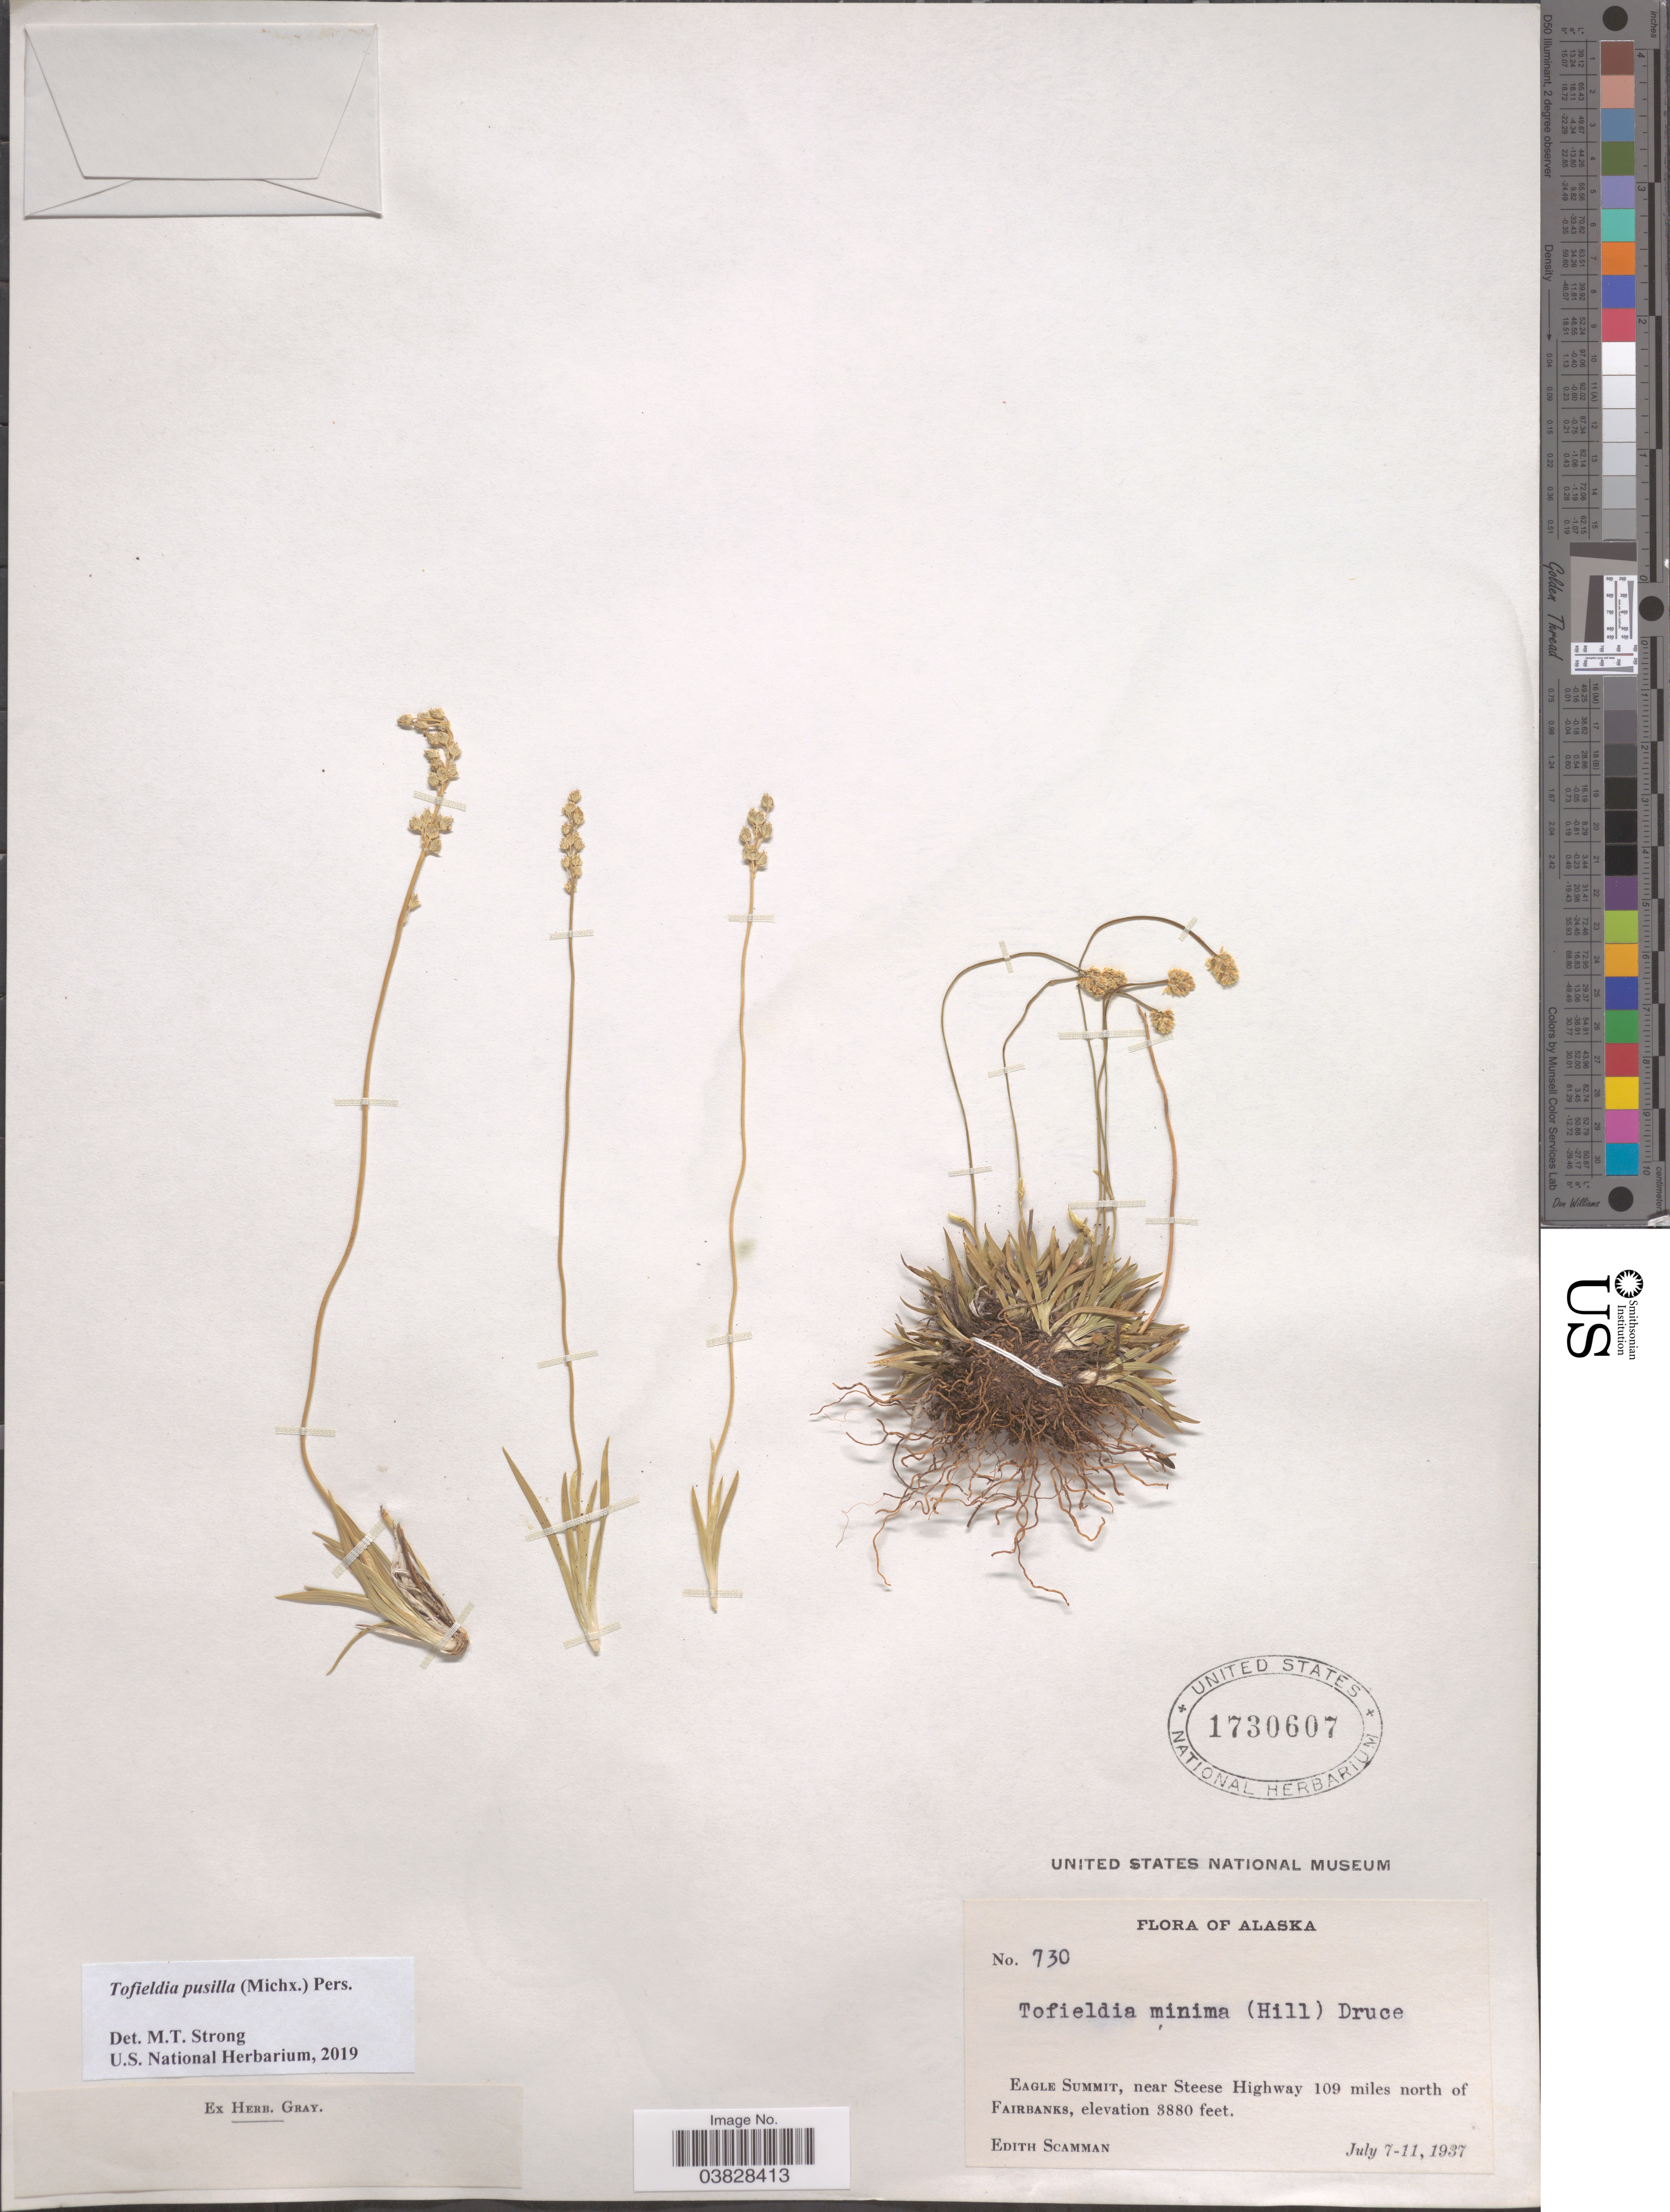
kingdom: Plantae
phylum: Tracheophyta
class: Liliopsida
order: Alismatales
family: Tofieldiaceae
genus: Tofieldia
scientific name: Tofieldia pusilla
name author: (Michx.) Pers.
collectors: E. Scamman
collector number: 730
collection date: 1937-07-07/1937-07-11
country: United States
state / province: Alaska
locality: Eagle summit, near Steese Highway 109 miles north of Fairbanks.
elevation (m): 1183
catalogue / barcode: US 1730607